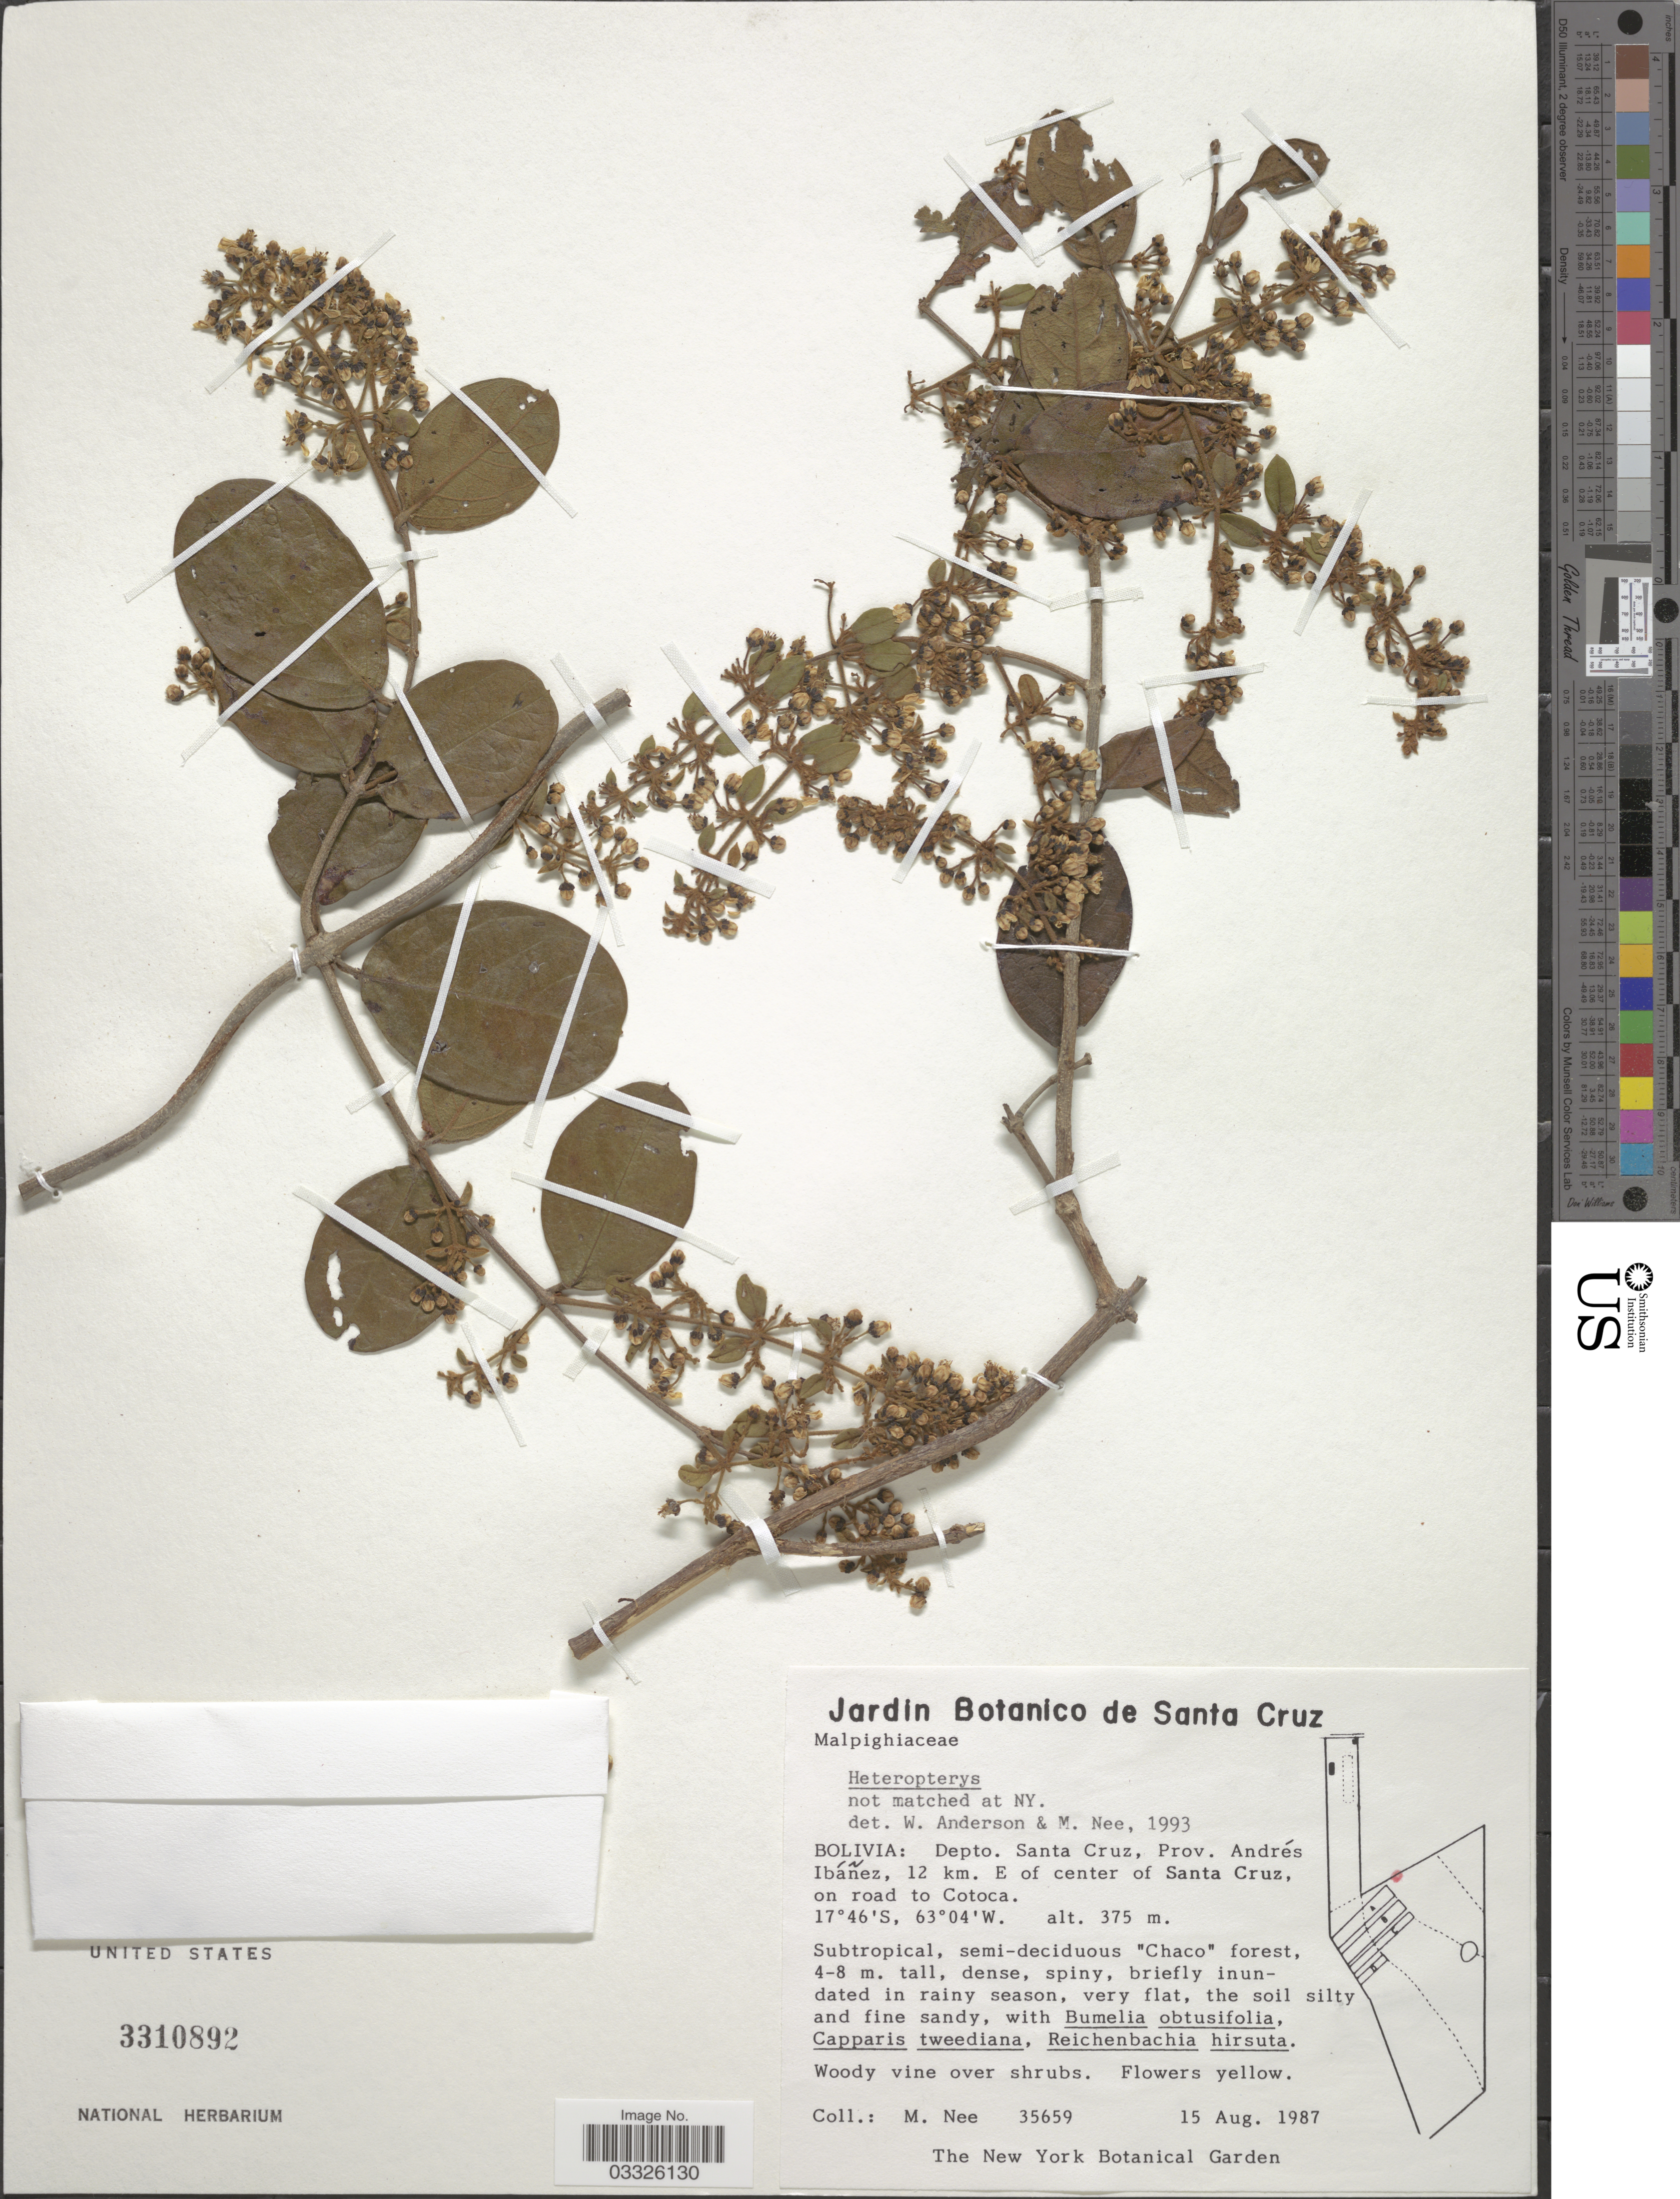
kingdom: Plantae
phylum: Tracheophyta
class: Magnoliopsida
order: Malpighiales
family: Malpighiaceae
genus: Heteropterys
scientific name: Heteropterys sp.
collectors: M. Nee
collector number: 35659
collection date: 1987-08-15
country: Bolivia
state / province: Santa Cruz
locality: Depto.Santa Cruz, Prov. Andrés Ibáñez, 12 km. E of center of Santa Cruz, on road to Cotoca.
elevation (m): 375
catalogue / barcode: US 3310892